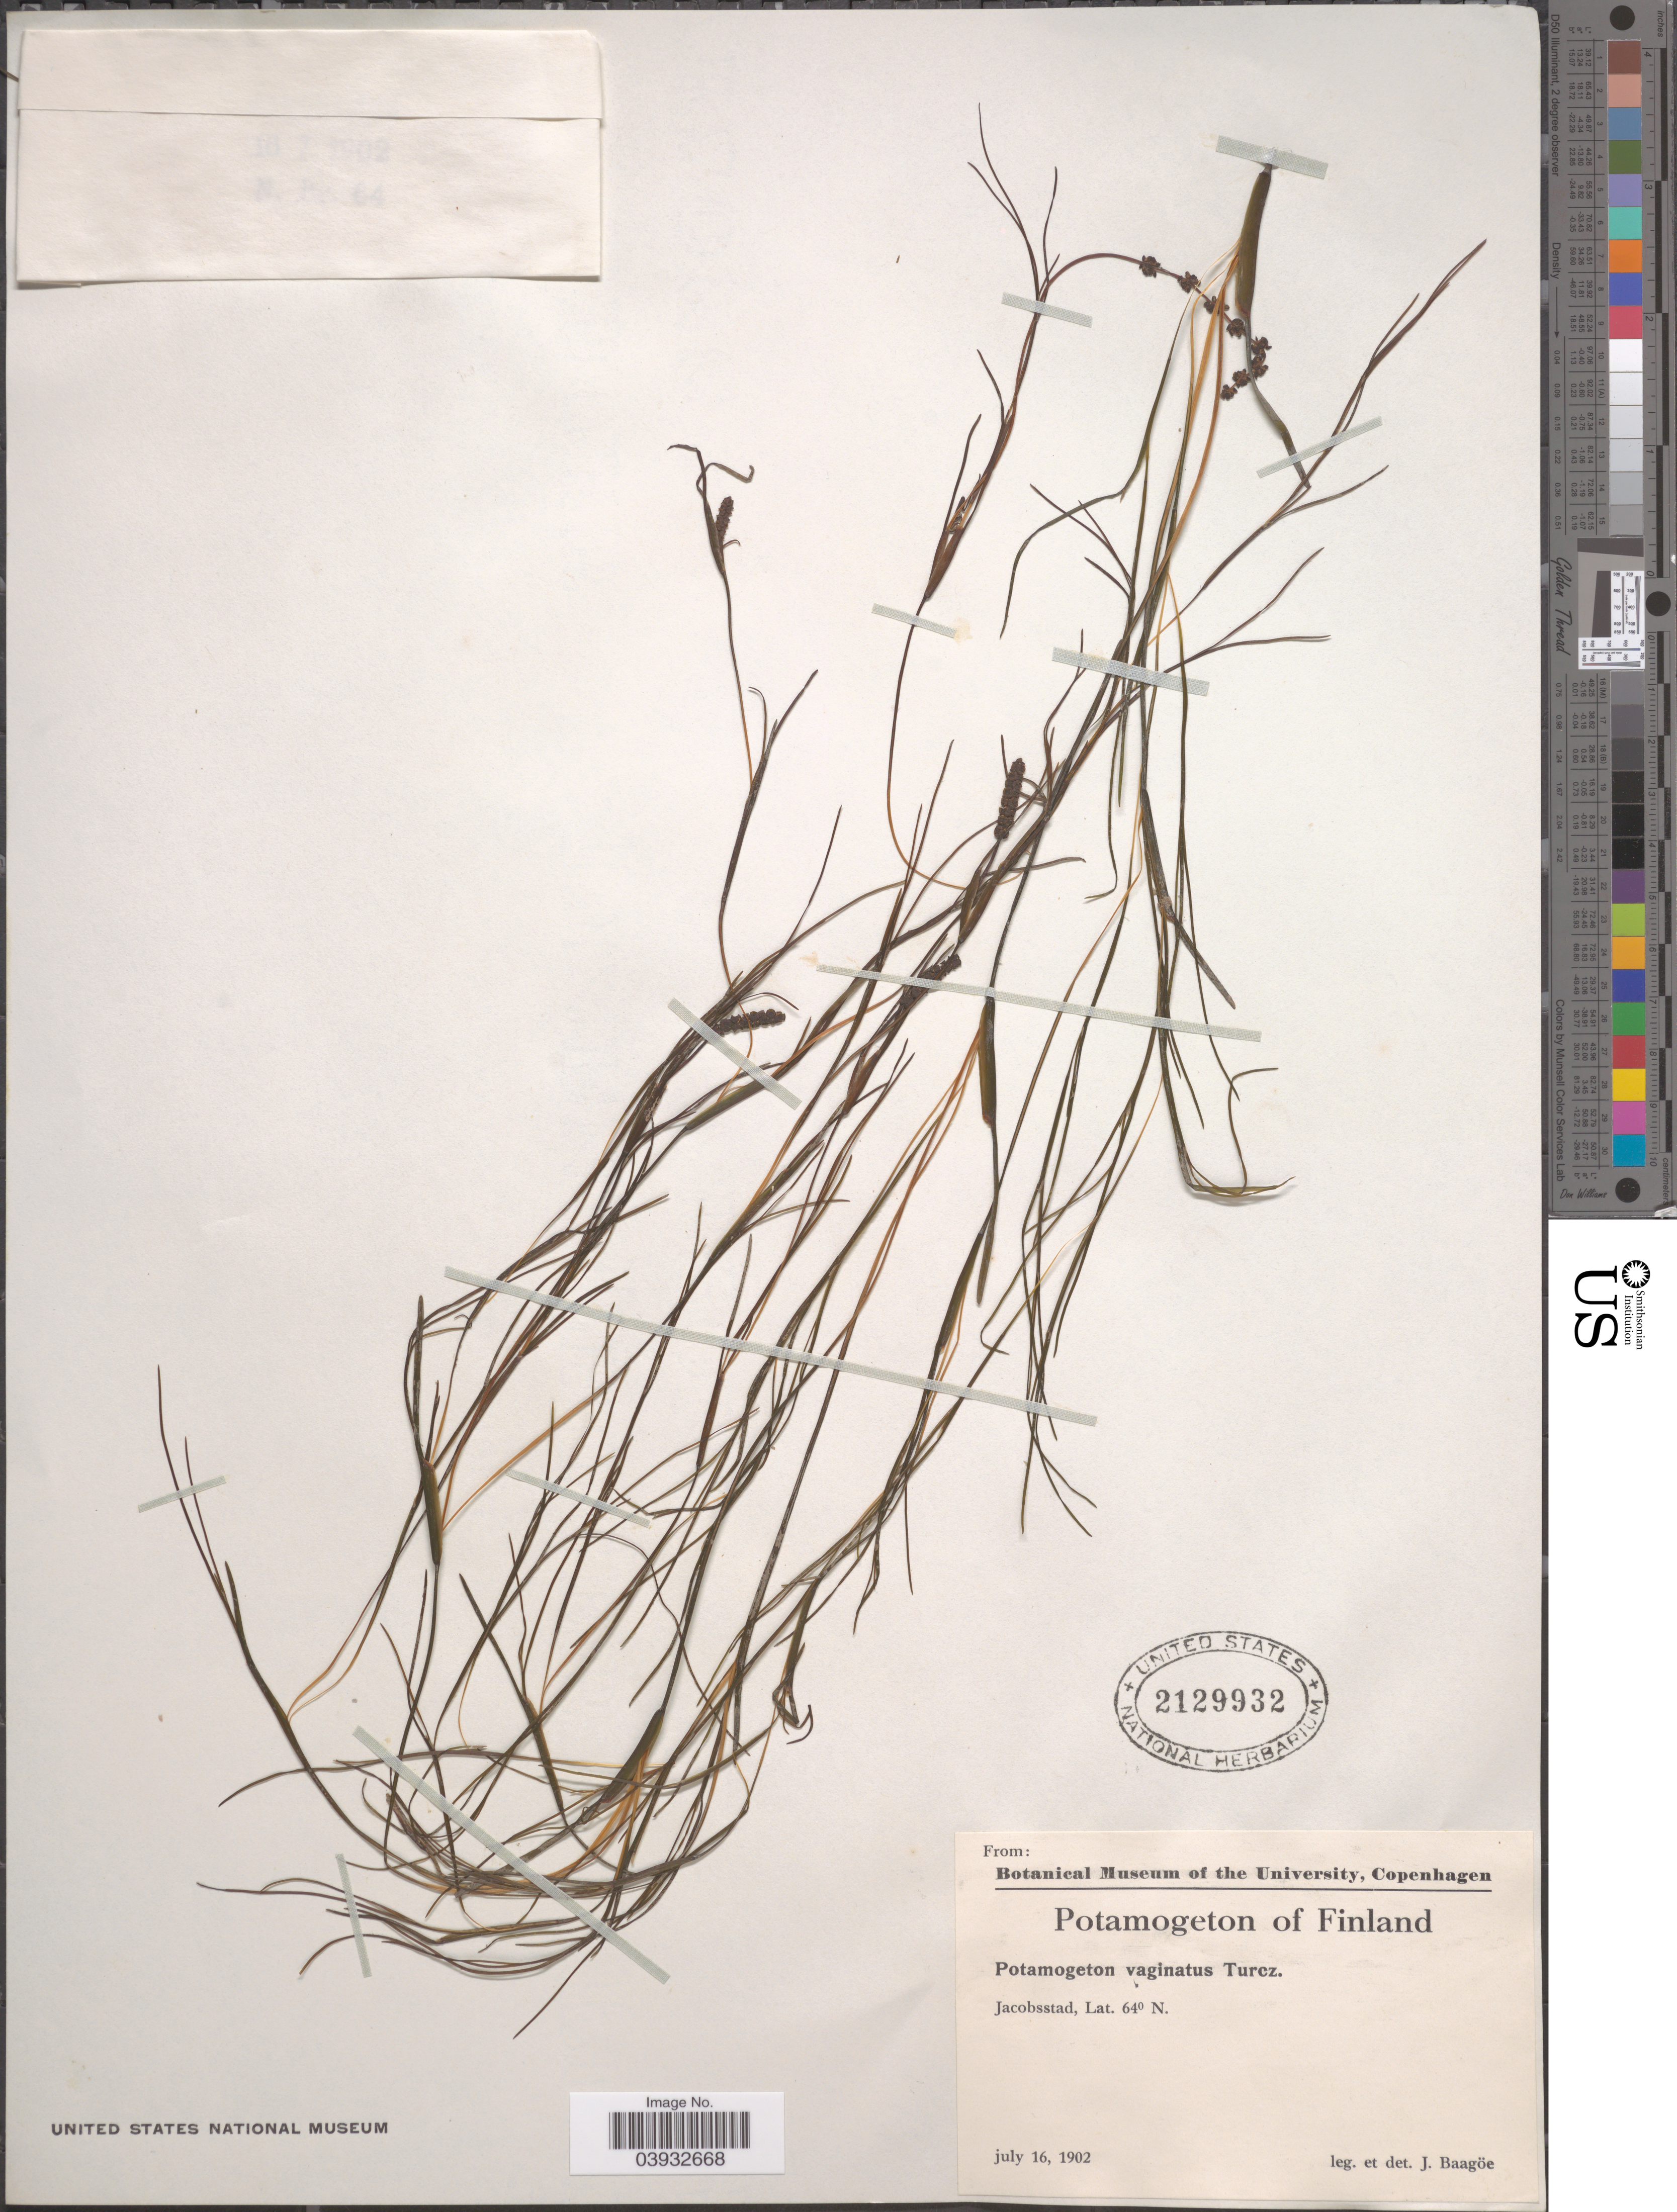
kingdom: Plantae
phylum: Tracheophyta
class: Liliopsida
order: Alismatales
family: Potamogetonaceae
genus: Potamogeton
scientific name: Potamogeton vaginatus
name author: Turcz.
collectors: J. Baagoe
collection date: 1902-07-16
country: Finland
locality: Jacobsstad.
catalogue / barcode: US 2129932